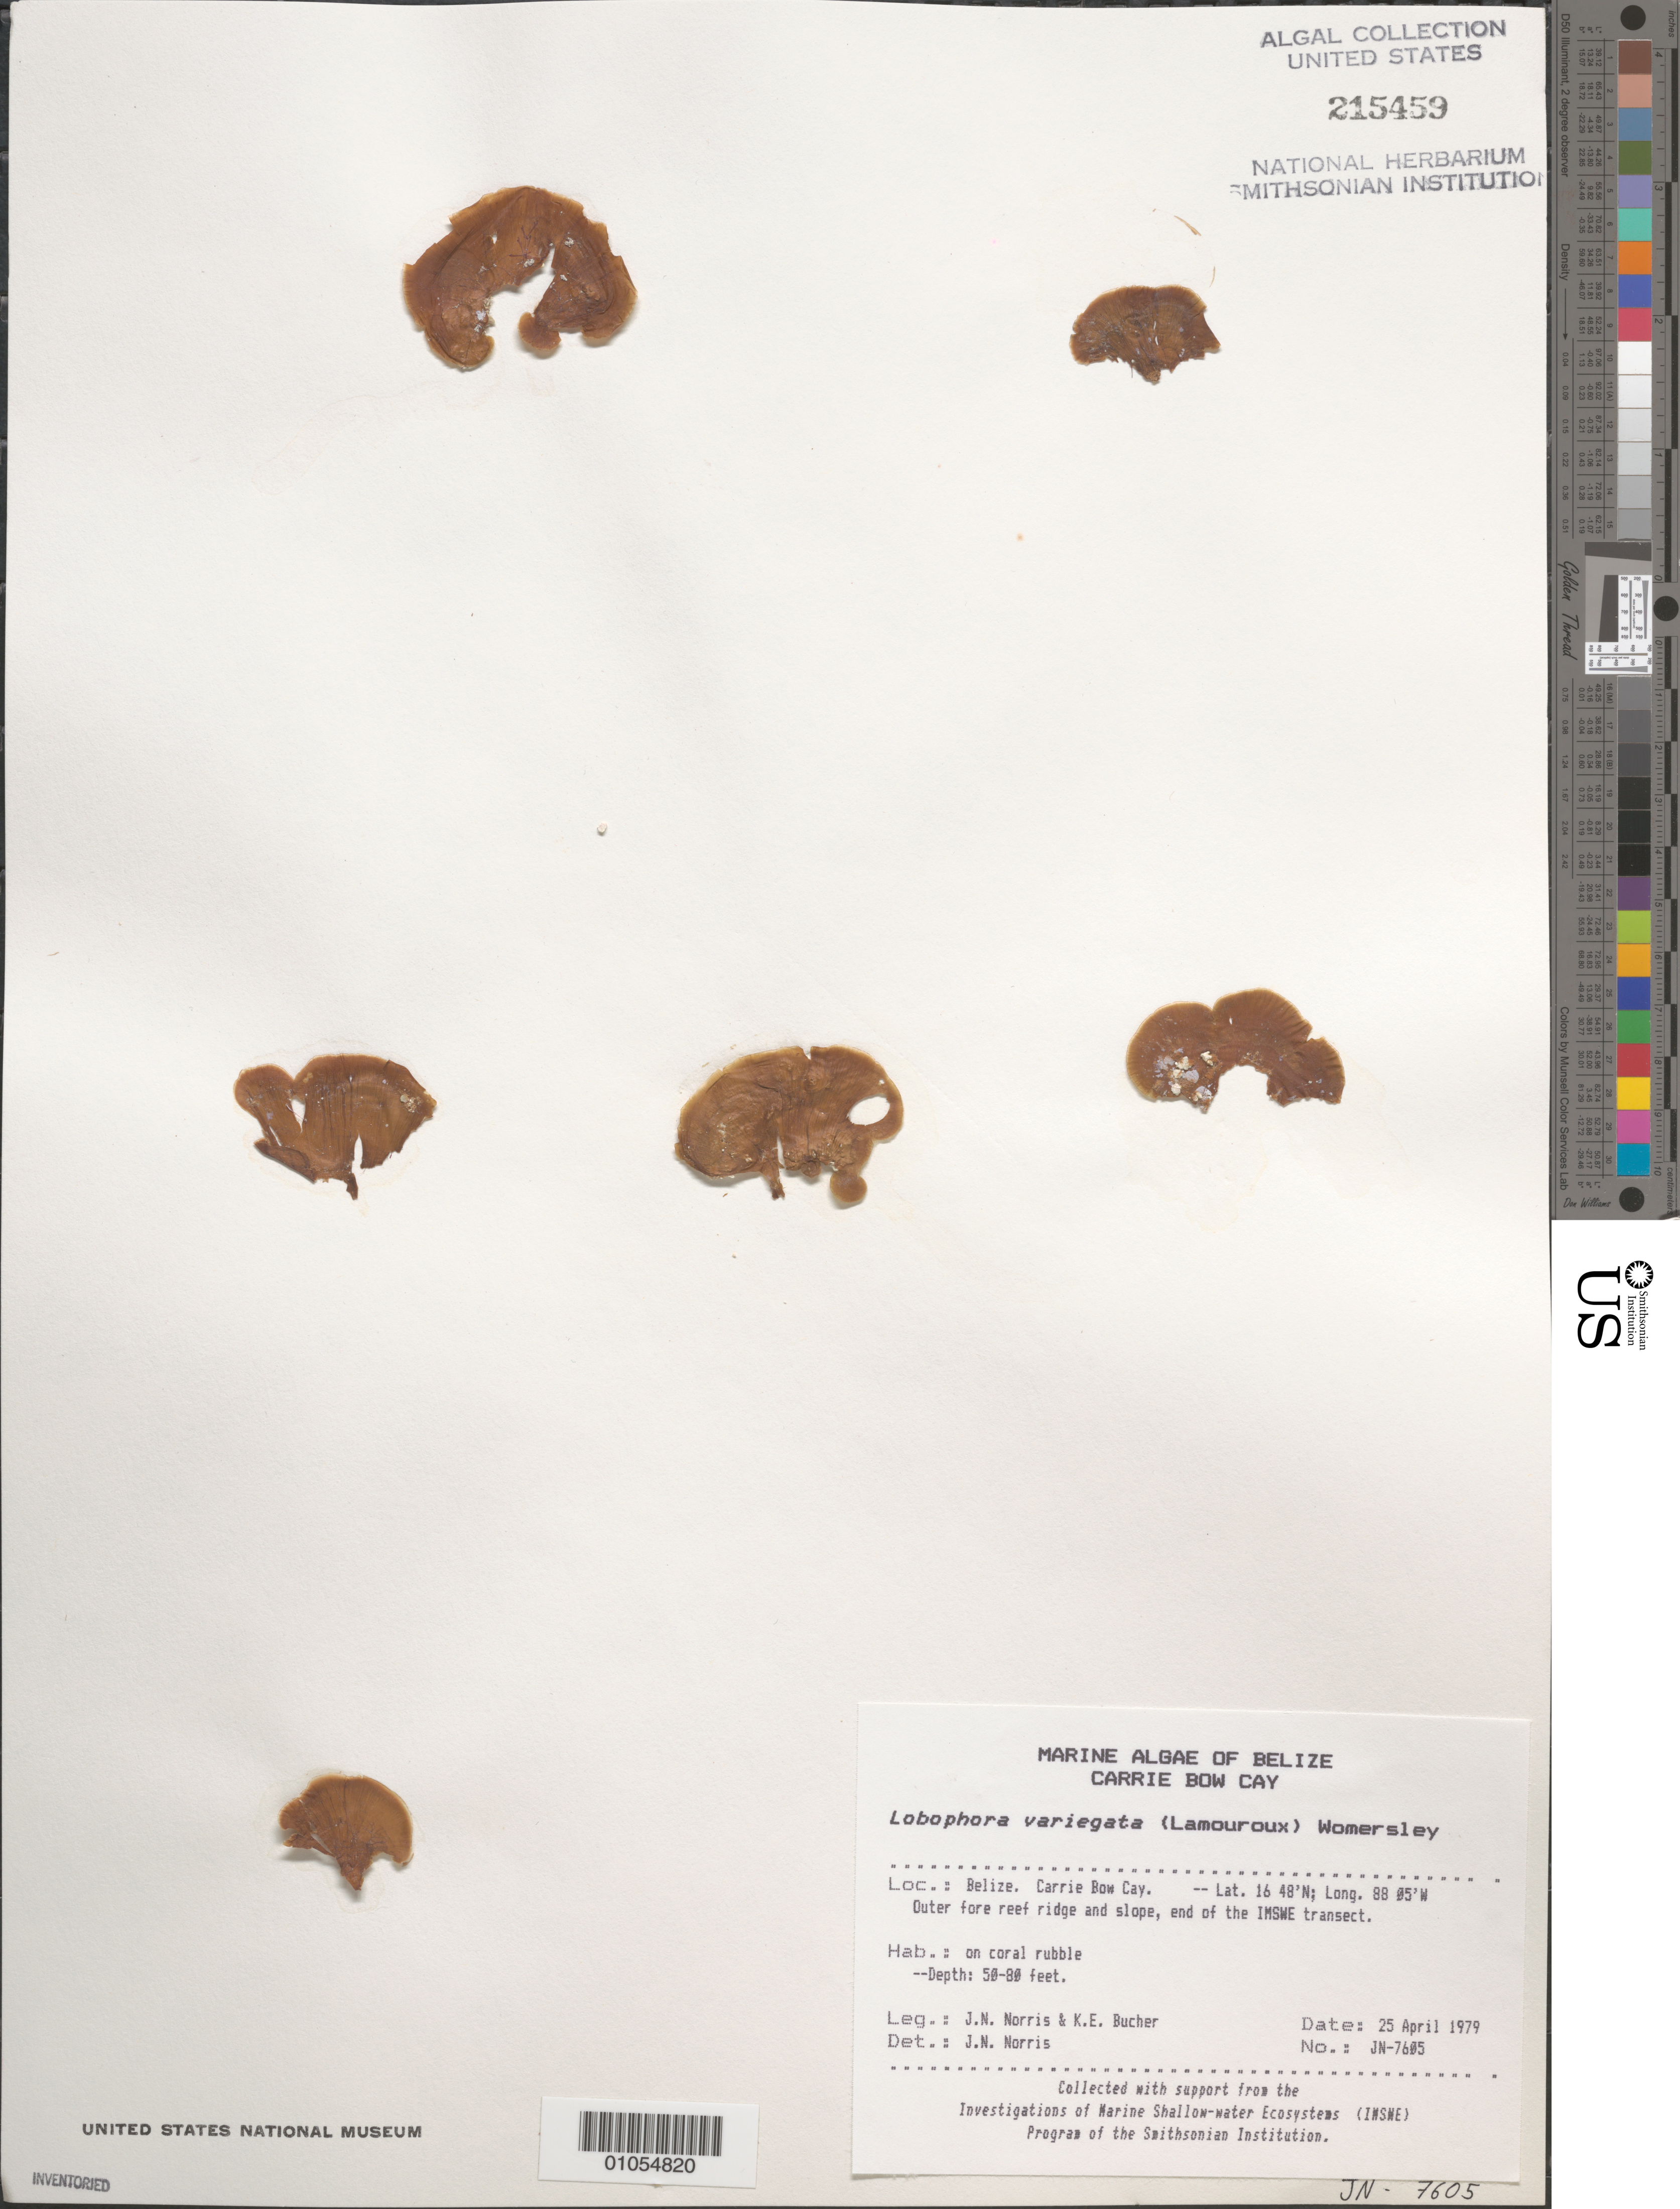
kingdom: Chromista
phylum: Ochrophyta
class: Phaeophyceae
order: Dictyotales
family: Dictyotaceae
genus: Lobophora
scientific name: Lobophora variegata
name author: (J.V.Lamouroux) Womersley & E.C. Oliveira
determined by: Norris, James N.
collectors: J. N. Norris & K. E. Bucher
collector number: JN-7605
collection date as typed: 25 Apr 1979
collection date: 1979-04-25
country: Belize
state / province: Stann Creek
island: Carrie Bow Cay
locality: Outer fore reef ridge and slope, end of IMSWE transect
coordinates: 16 48'N, 88 05'W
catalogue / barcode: US 215459